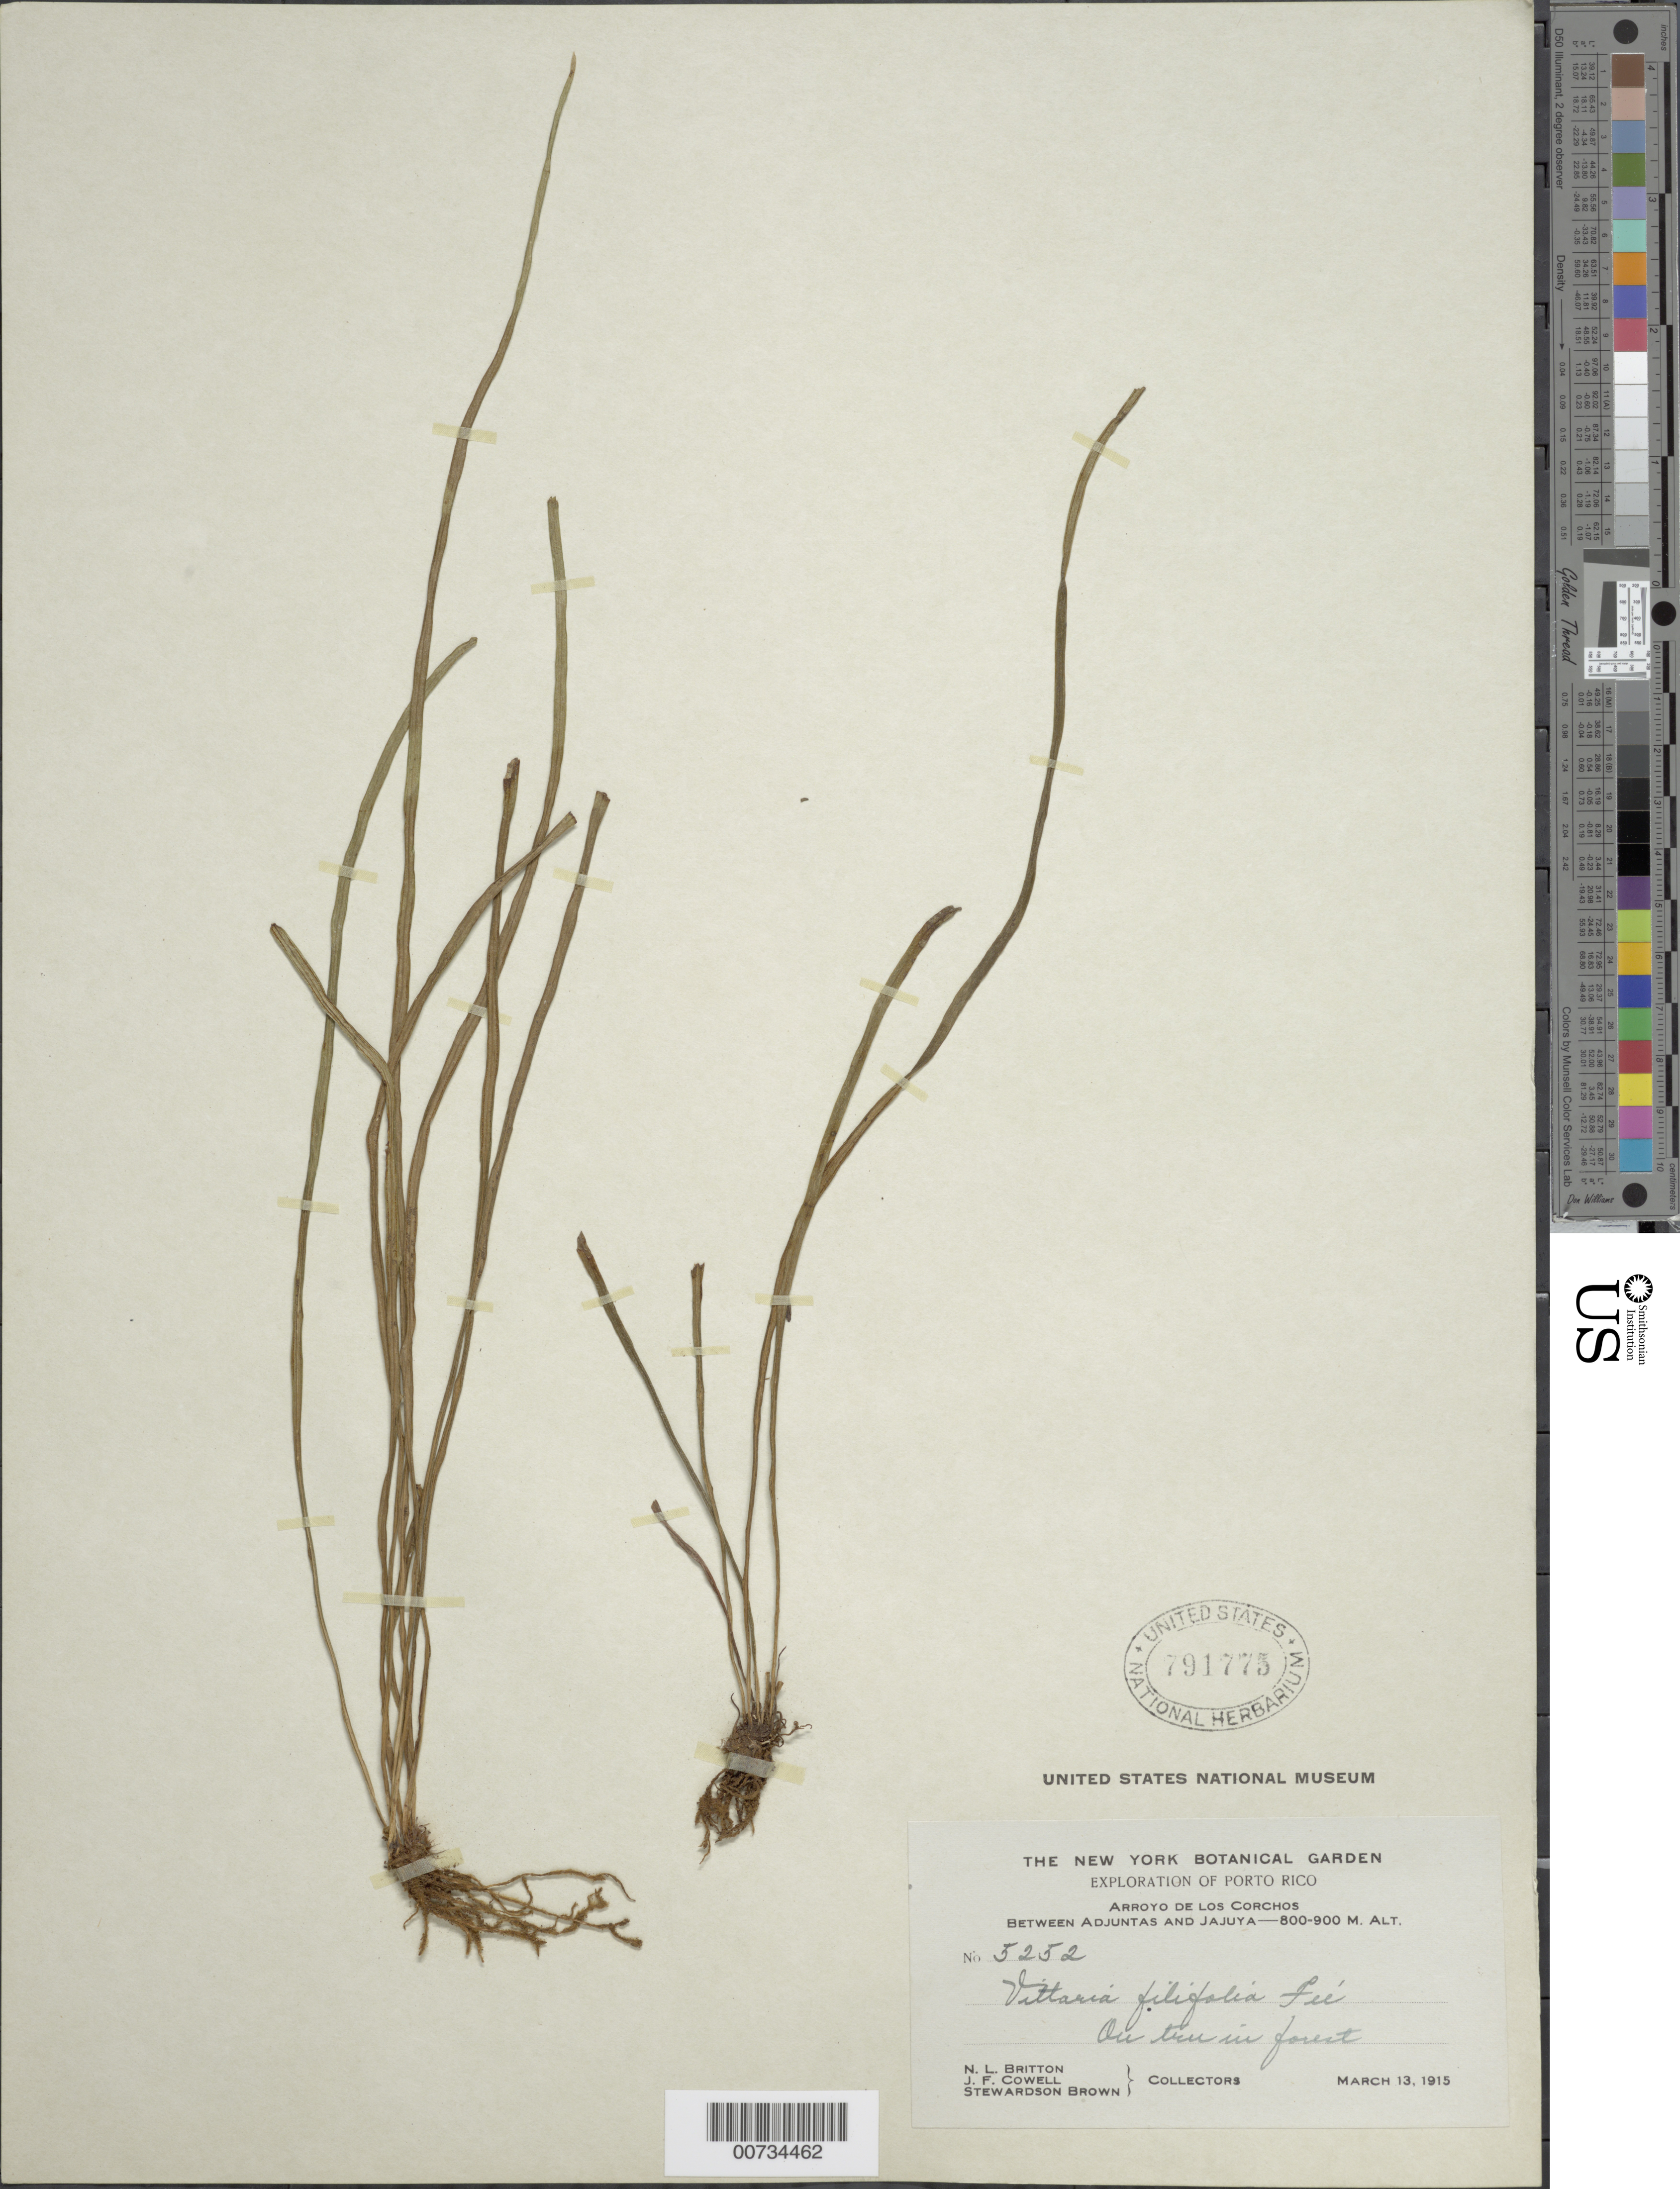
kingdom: Plantae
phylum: Tracheophyta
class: Polypodiopsida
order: Polypodiales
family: Pteridaceae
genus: Vittaria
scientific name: Vittaria lineata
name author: (L.) Sm.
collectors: N. Britton, J. F. Cowell & S. Brown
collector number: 5252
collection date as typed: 13 Mar 1915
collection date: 1915-03-13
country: Puerto Rico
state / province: Adjuntas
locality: Arroyo de los Corchos, between Adjuntas and Jajuya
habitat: On tree in forest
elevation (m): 800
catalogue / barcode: US 791775